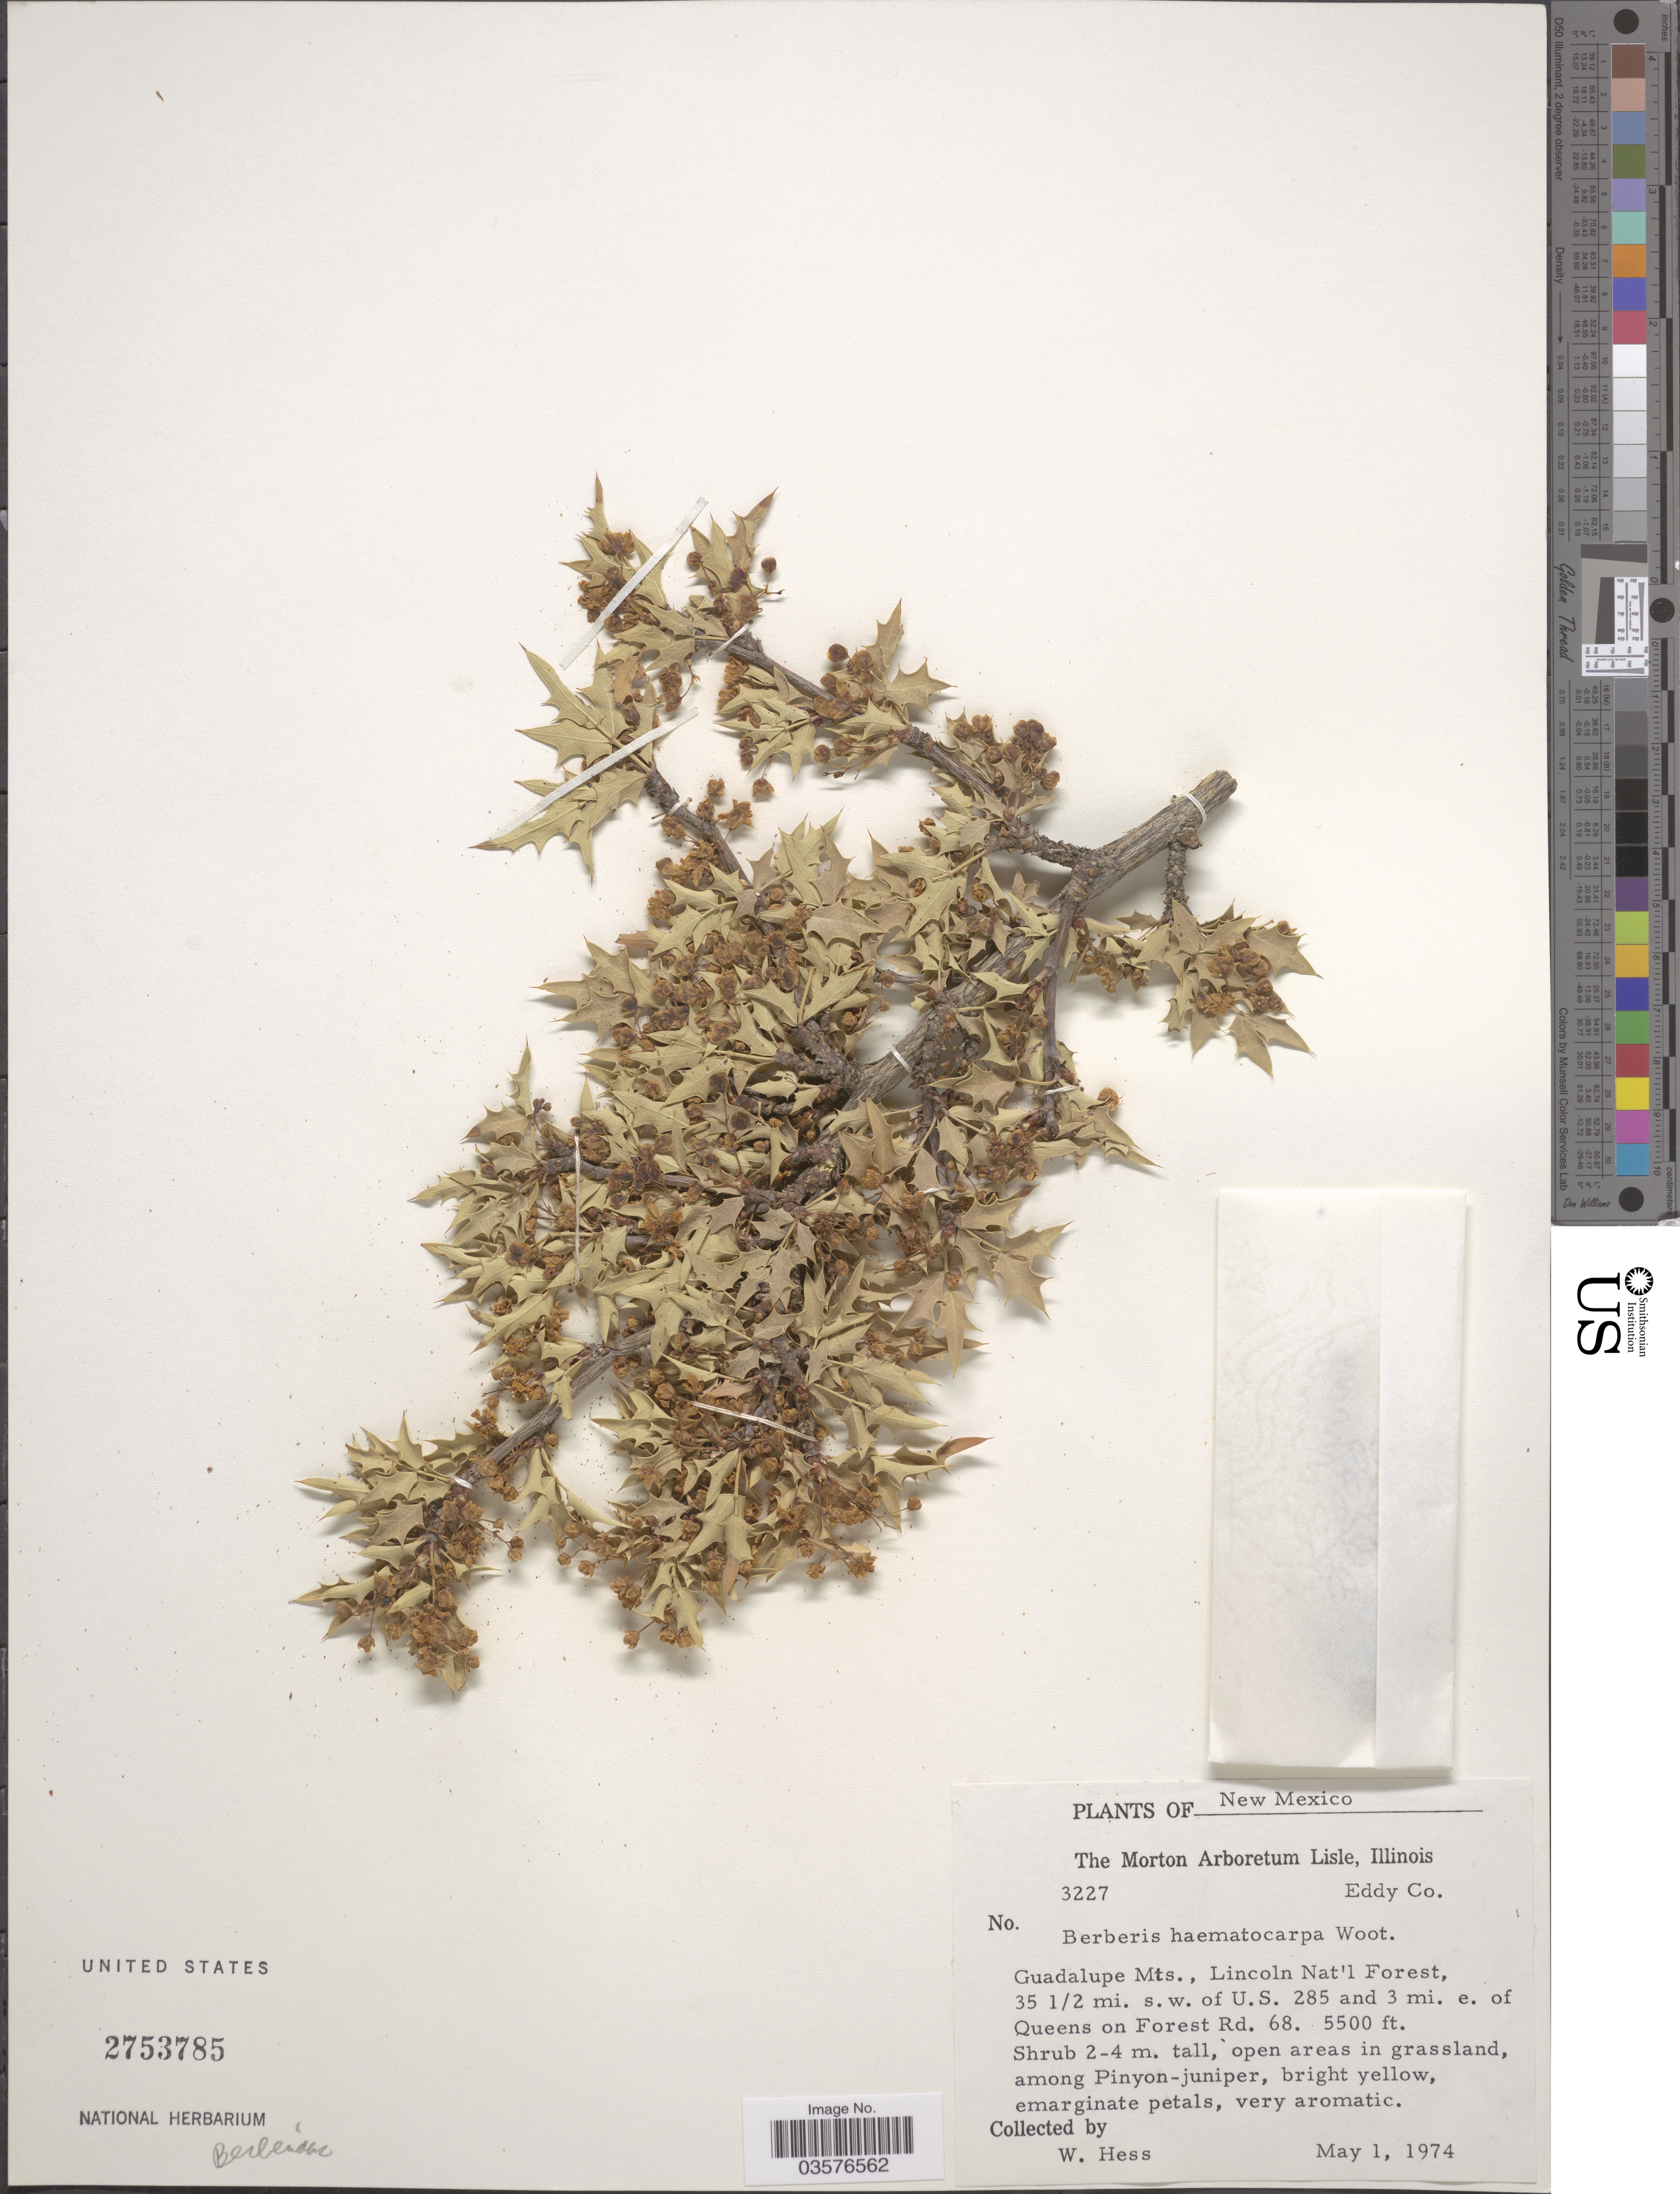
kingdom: Plantae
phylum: Tracheophyta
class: Magnoliopsida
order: Ranunculales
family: Berberidaceae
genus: Mahonia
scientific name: Mahonia haematocarpa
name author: (Wooton) Fedde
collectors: W. Hess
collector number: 3227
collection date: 1974-05-01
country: United States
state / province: New Mexico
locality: Eddy Co. Guadalupe Mts., Lincoln Nat'l Forest, 35½ mi. s.w. of U.S. 285 and 3 mi. e. of Queens on Forest Rd. 68.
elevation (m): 1676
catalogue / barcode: US 2753785